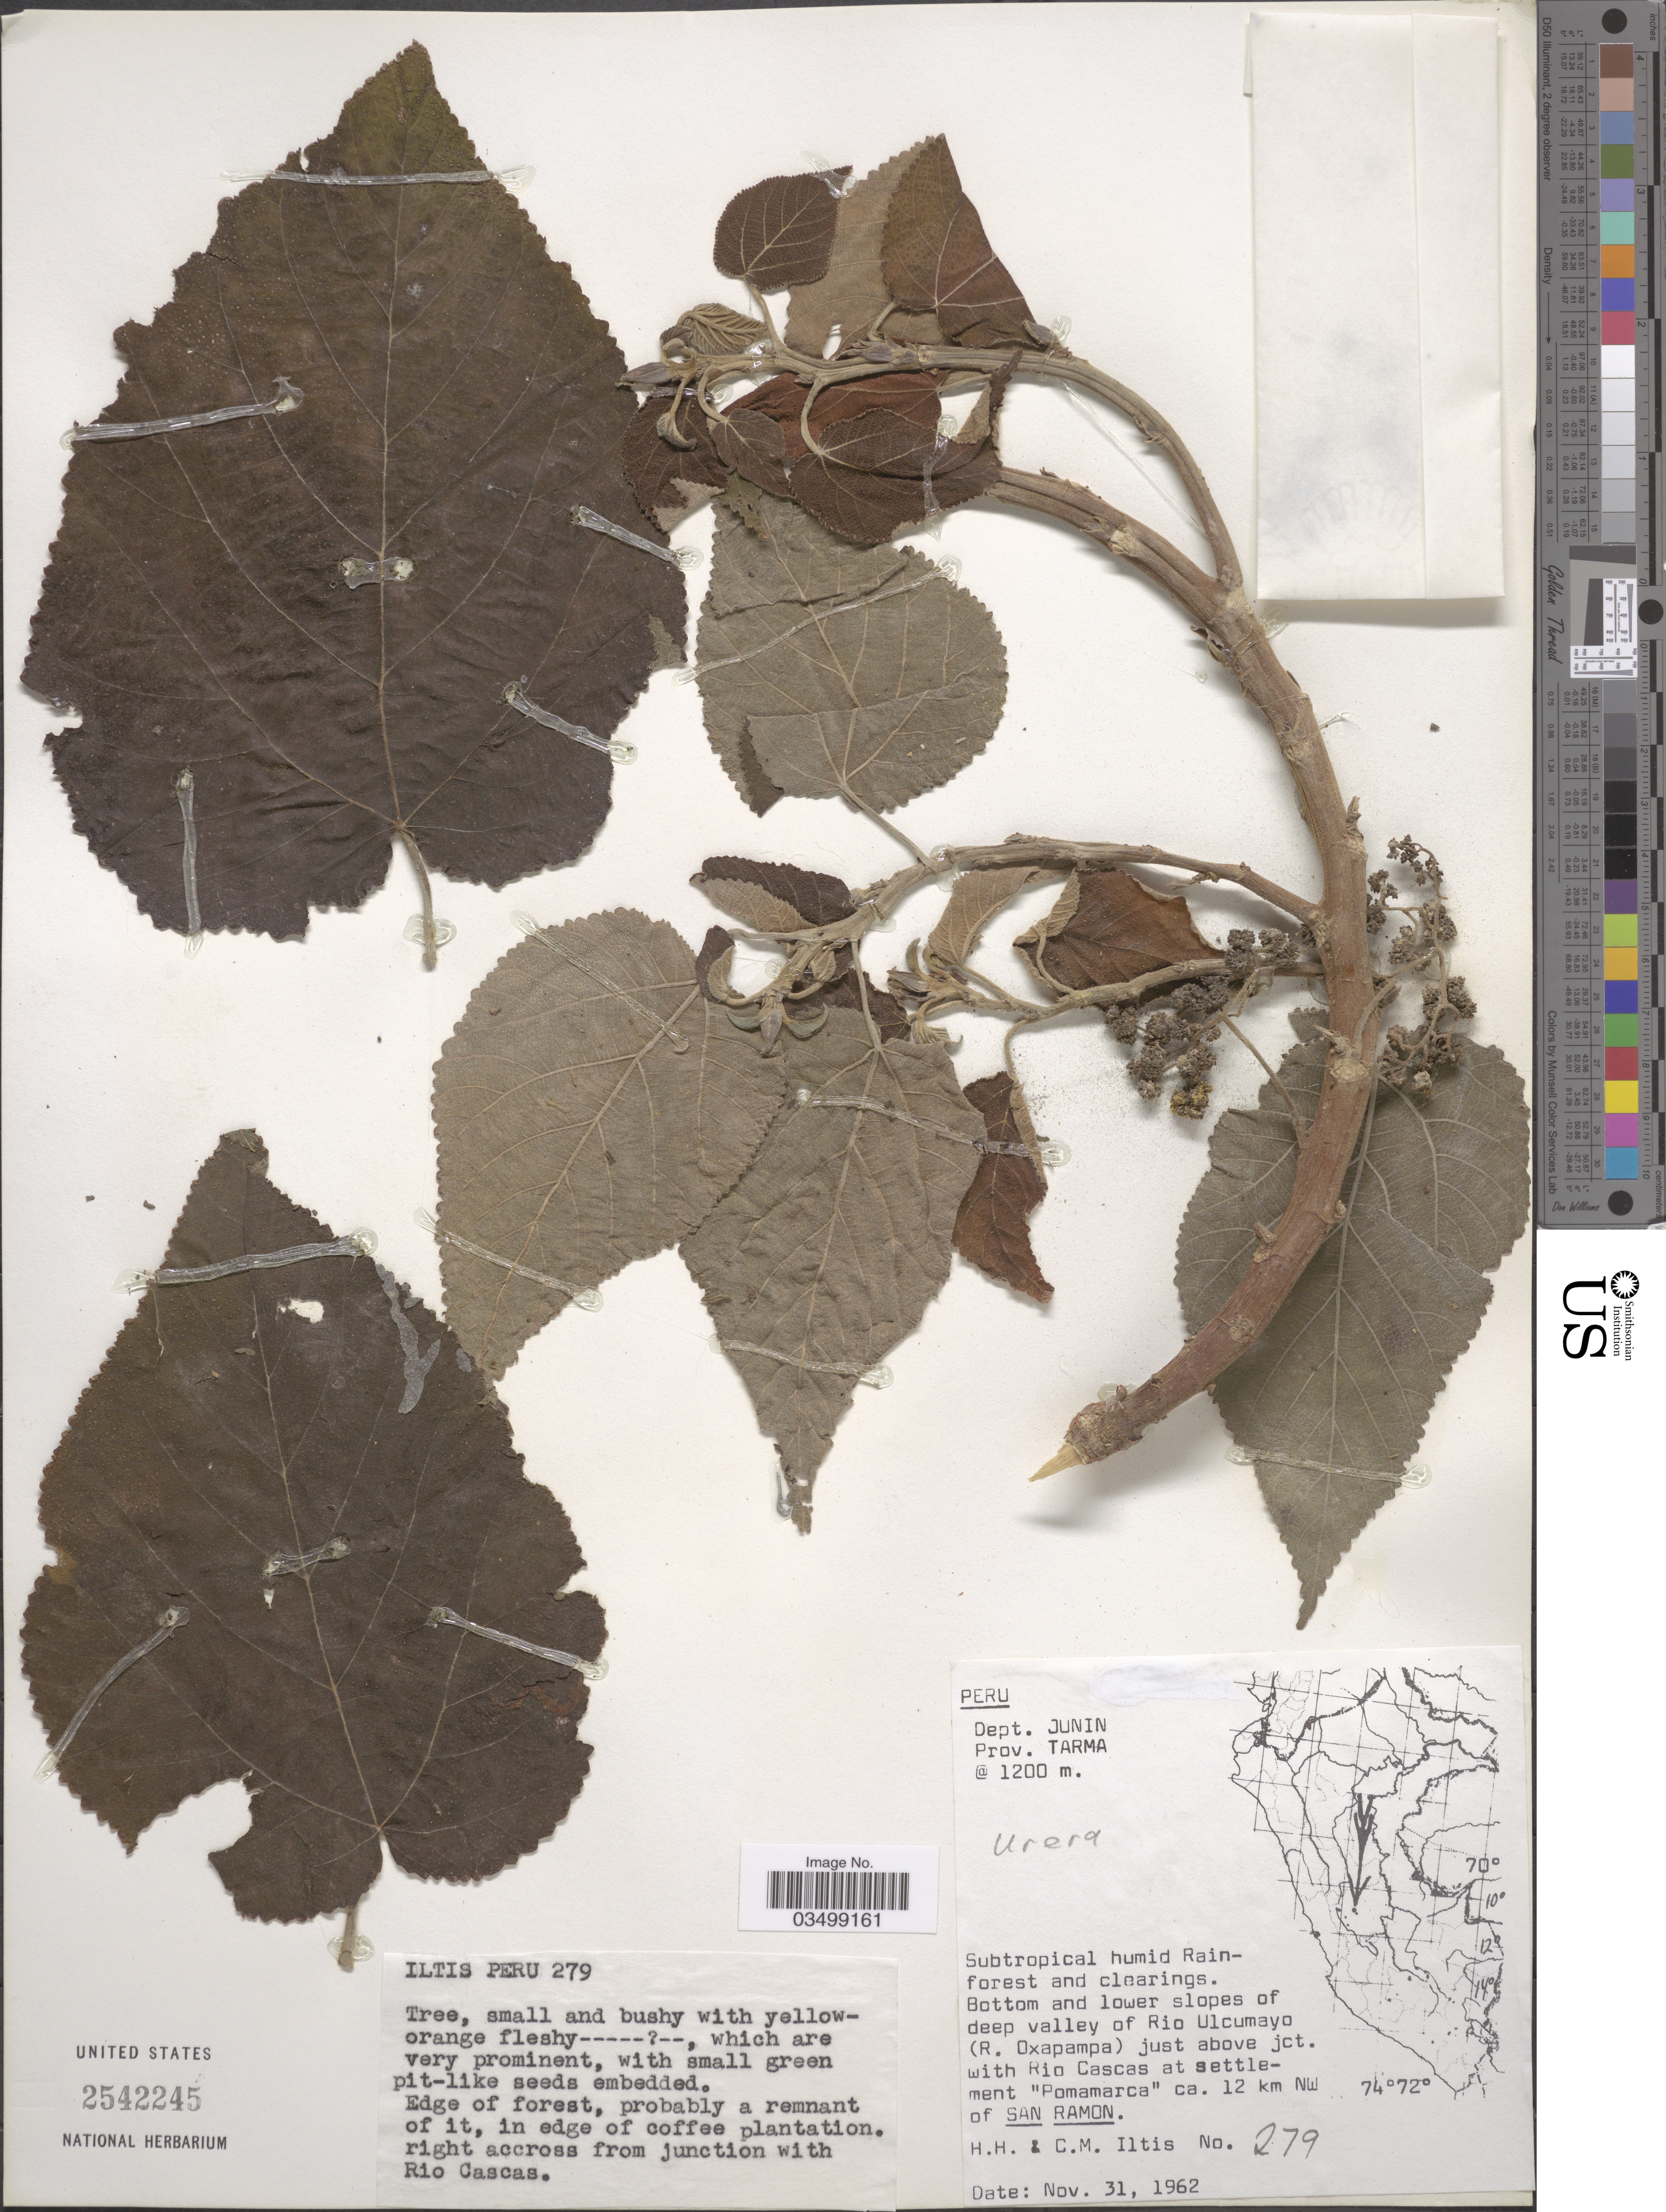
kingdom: Plantae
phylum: Tracheophyta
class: Magnoliopsida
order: Rosales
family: Urticaceae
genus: Urera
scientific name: Urera sp.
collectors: H. H. Iltis & C. M Iltis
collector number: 279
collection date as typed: Transcribed d/m/y: 31/11/1962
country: Peru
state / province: Junín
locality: Dept. Junin. Prov. Tarma. Bottom and lower slopes of deep valley of Rio Ulcumayo (R. Oxapampa) just above kct. with Rio Cascas at settlement "Pomamarca" ca. 12 km NW of San Ramon.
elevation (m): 1200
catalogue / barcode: US 2542245